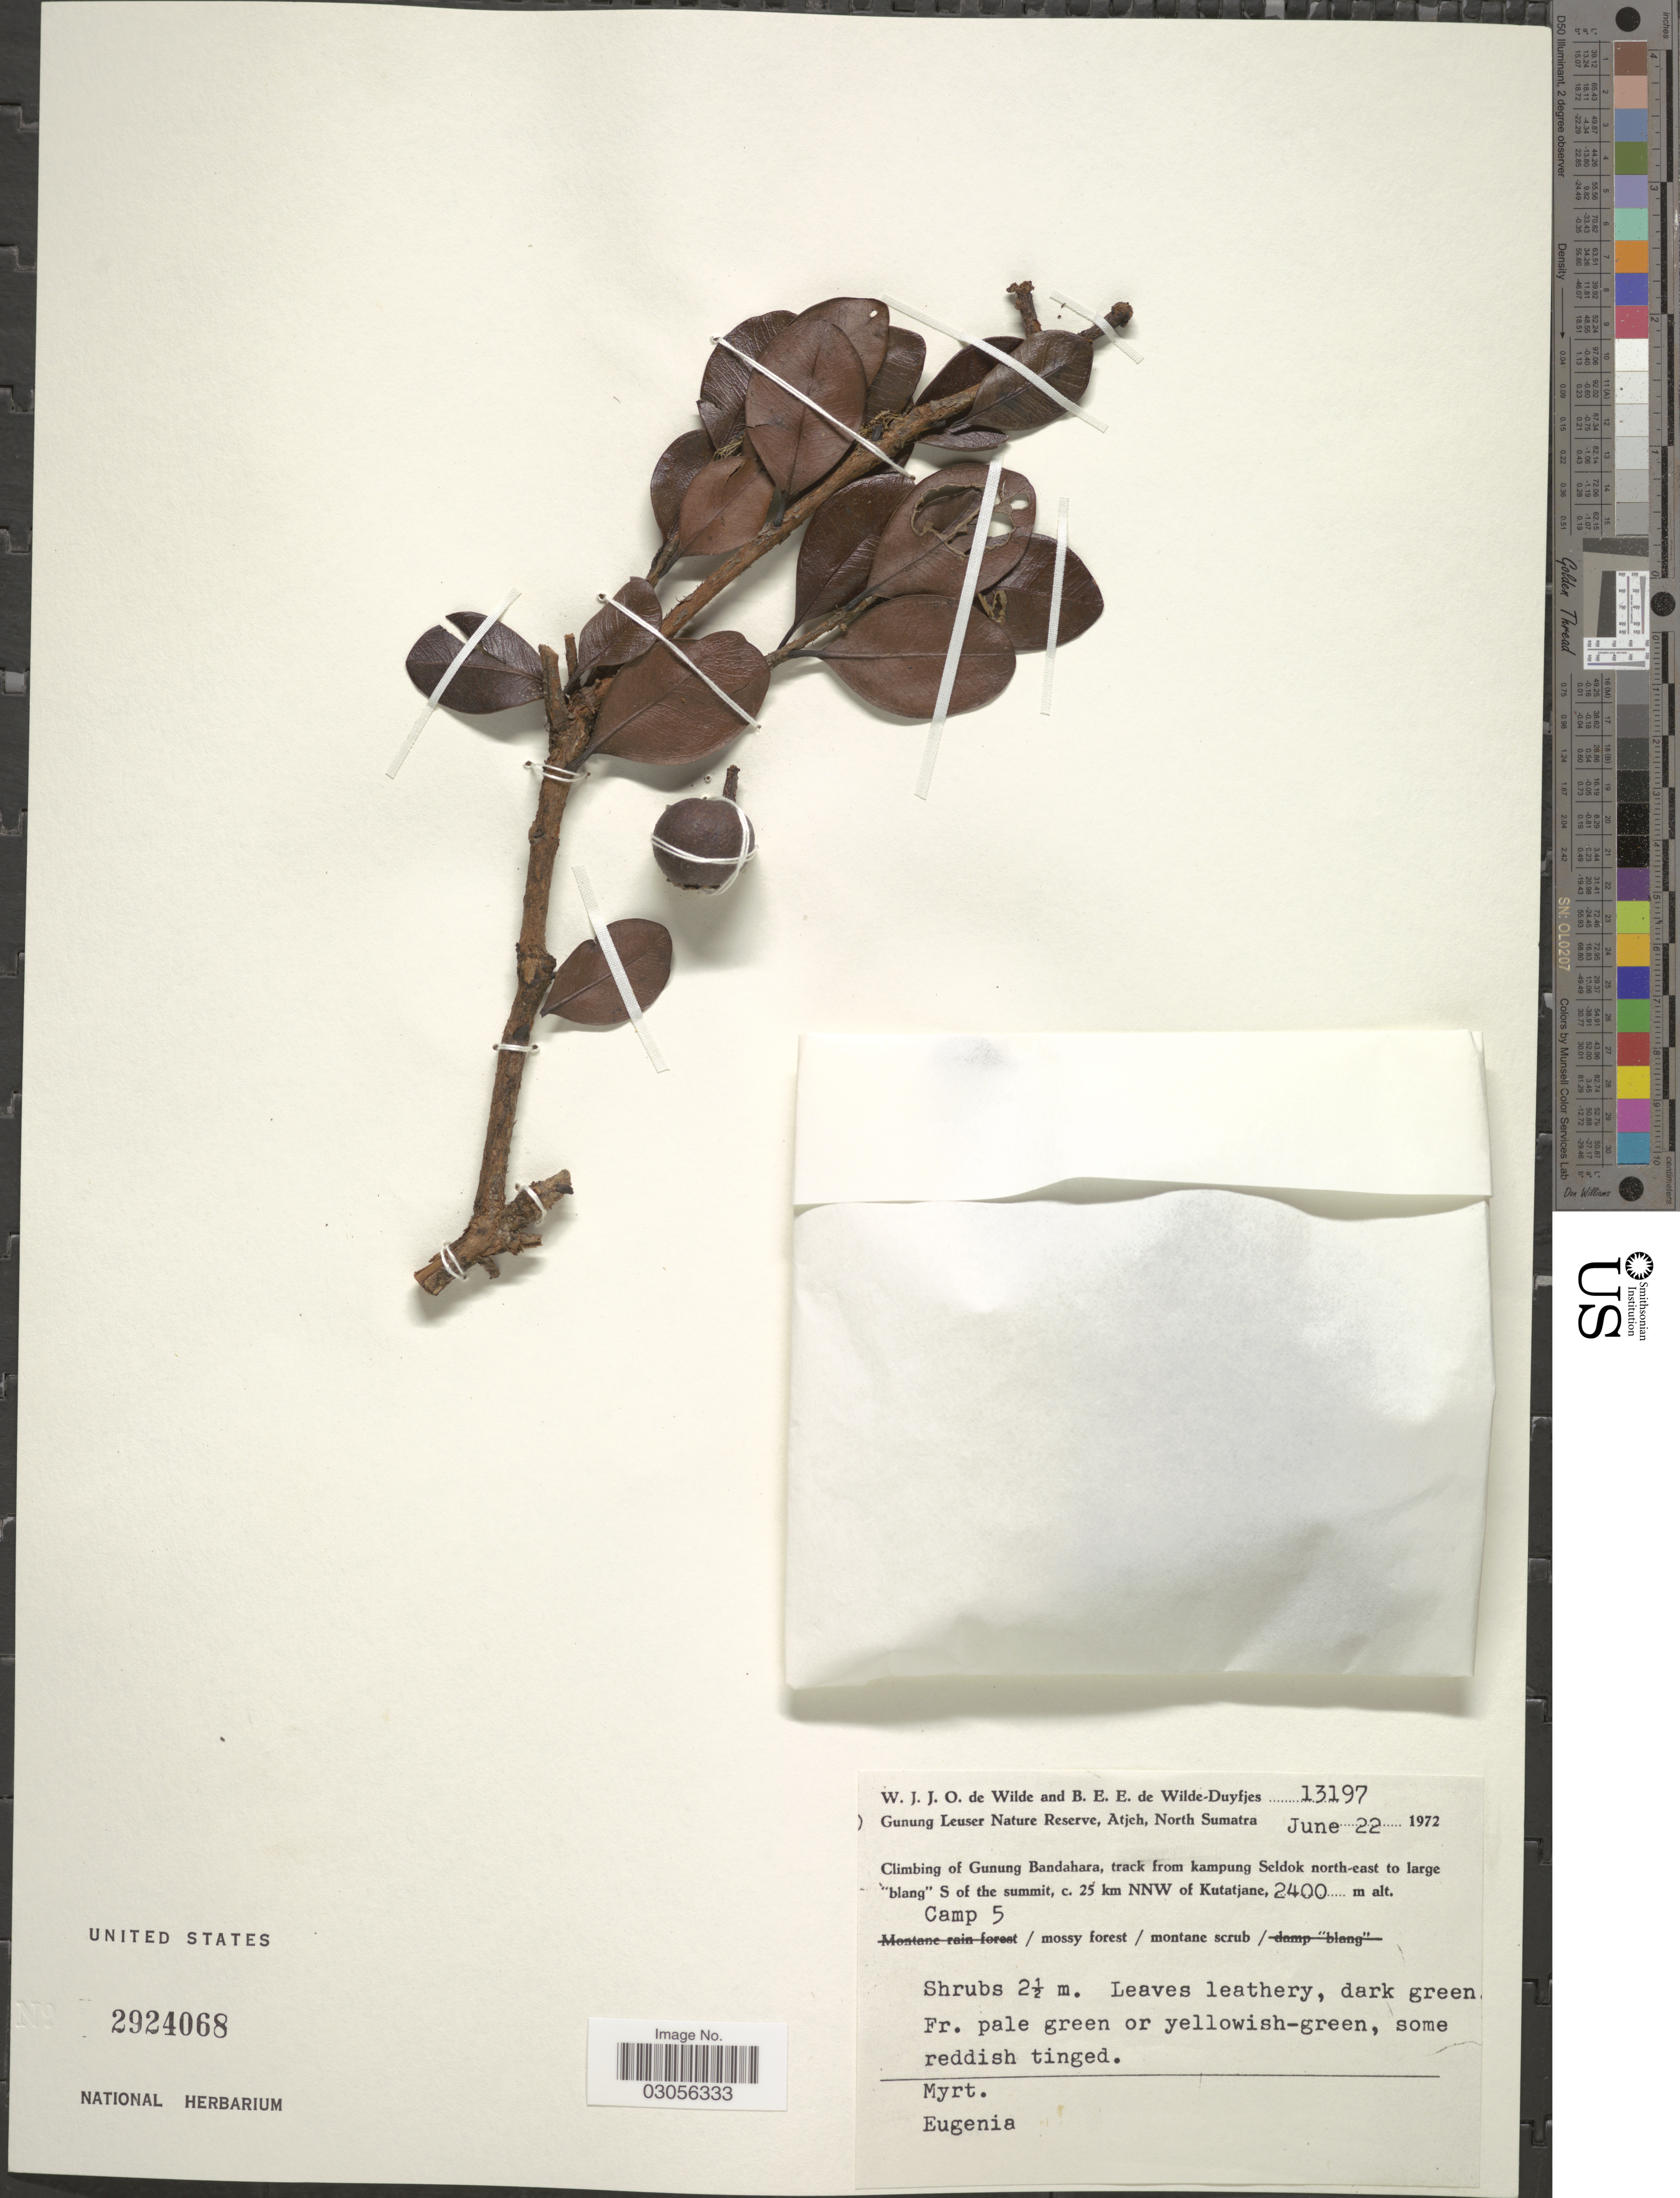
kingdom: Plantae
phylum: Tracheophyta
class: Magnoliopsida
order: Myrtales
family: Myrtaceae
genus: Syzygium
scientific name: Syzygium sp.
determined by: Strong, M. T., (US), Smithsonian Institution - National Museum of Natural History (UNITED STATES)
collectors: W. J. de Wilde & B. E. de Wilde-Duyfjes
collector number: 13197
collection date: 1972-06-22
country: Indonesia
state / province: Sumatra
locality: Gunung Leuser Nature Reserve, Atjeh, North Sumatra. Climbing of Gunung Bandahara, track from kampung Seldok north-east to large "blang" S of the summit, c. 25 km NNW of Kutatjane. Camp 5.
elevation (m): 2400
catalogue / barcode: US 2924068